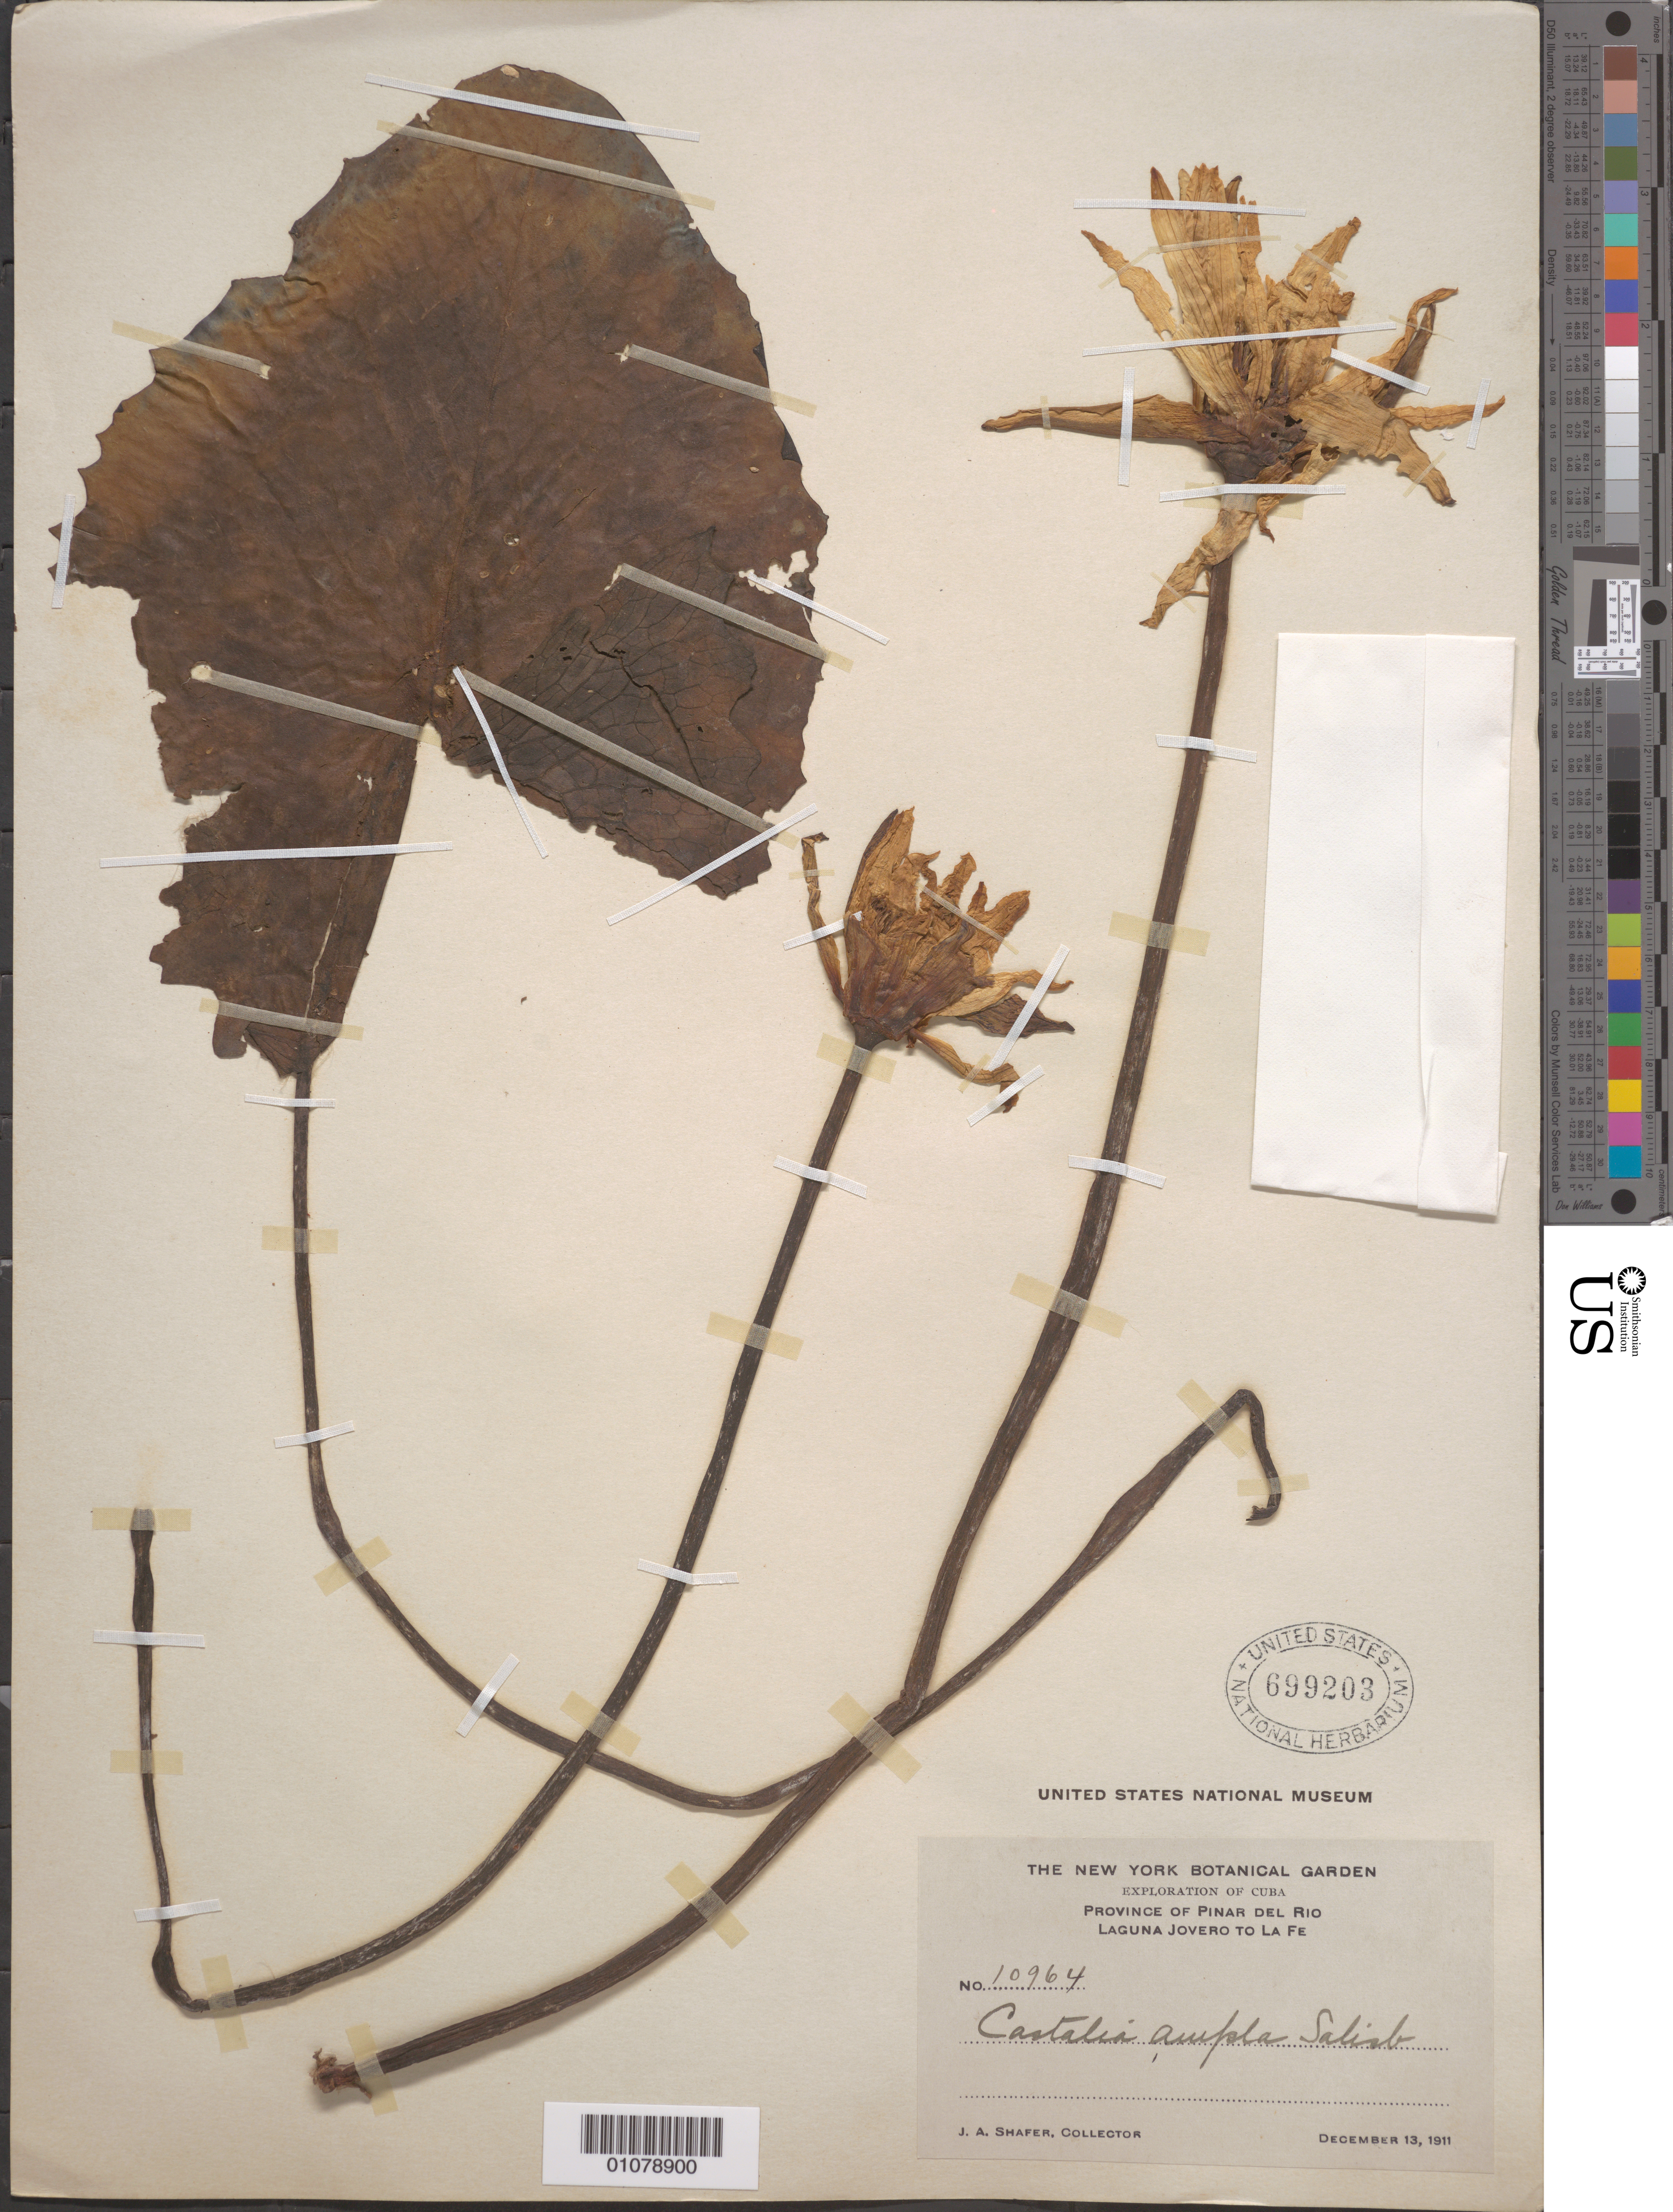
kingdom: Plantae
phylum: Tracheophyta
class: Magnoliopsida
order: Nymphaeales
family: Nymphaeaceae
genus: Nymphaea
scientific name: Nymphaea elegans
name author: Hook.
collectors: J. A. Shafer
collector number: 10964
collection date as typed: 13 Dec 1911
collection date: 1911-12-13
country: Cuba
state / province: Pinar del Rio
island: Cuba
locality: Province of Pinar del Rio, Laguna Jovero to La Fe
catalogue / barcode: US 699203